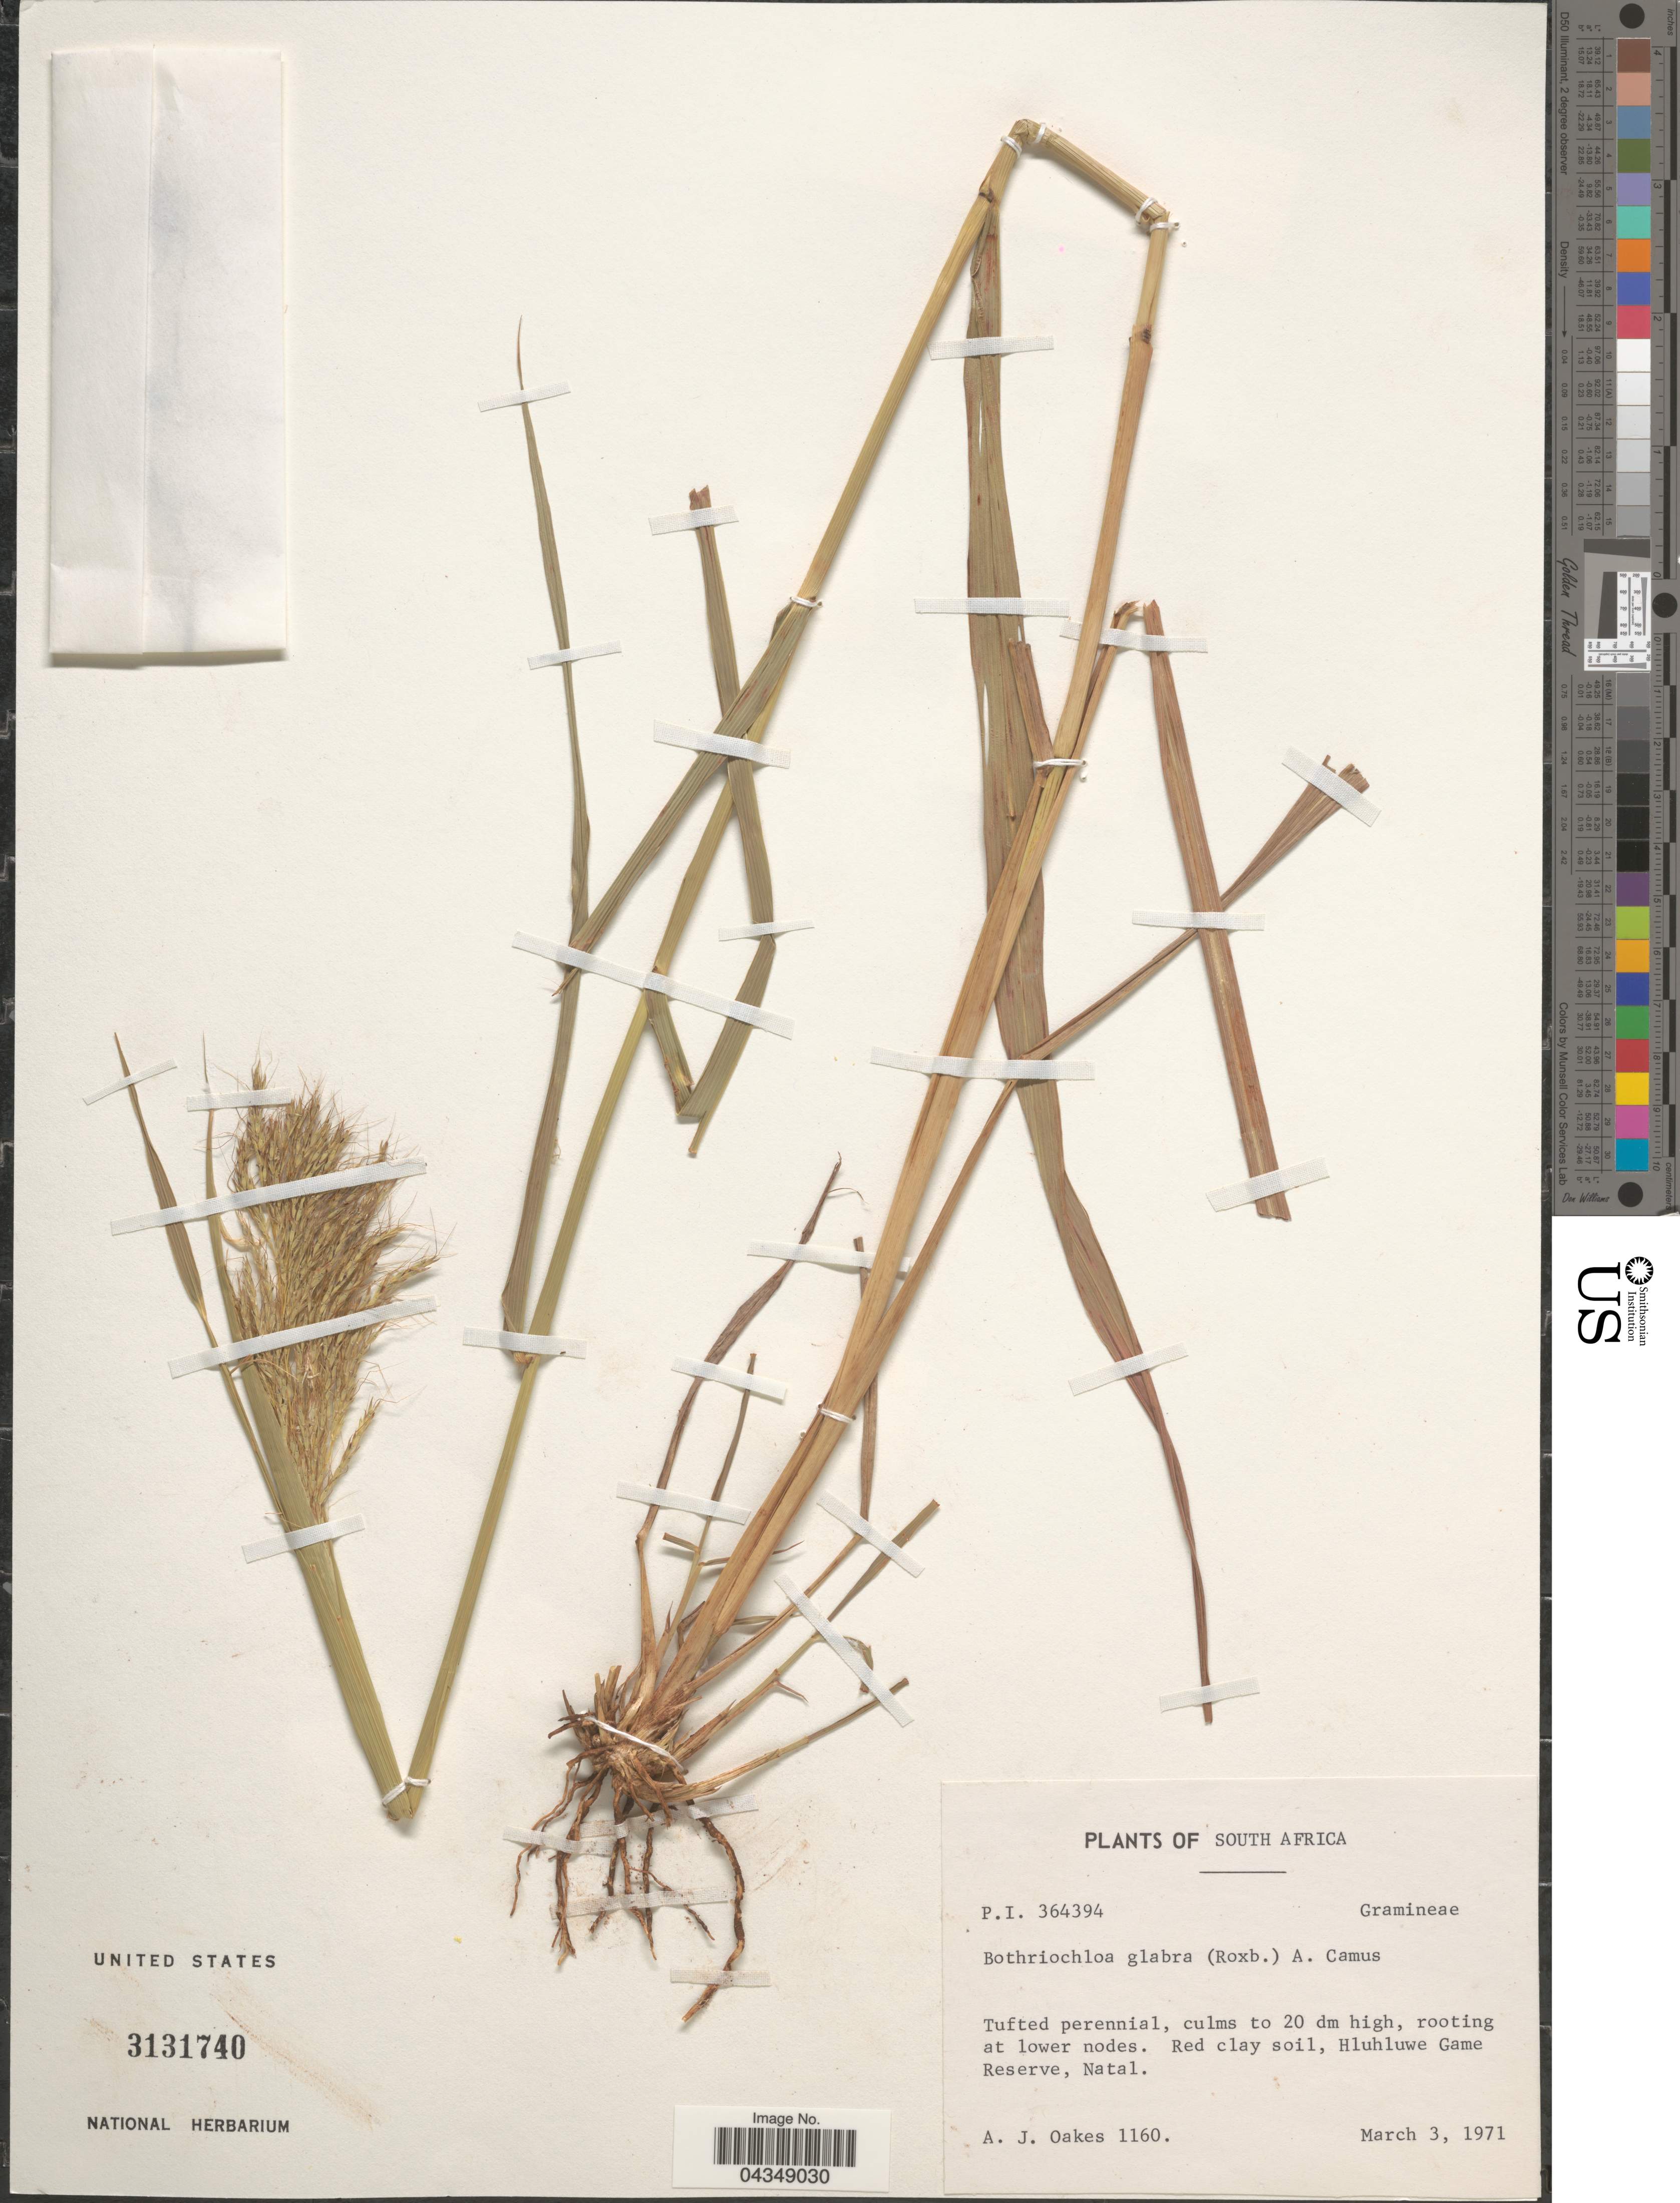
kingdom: Plantae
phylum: Tracheophyta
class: Liliopsida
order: Poales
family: Poaceae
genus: Bothriochloa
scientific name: Bothriochloa bladhii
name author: (Retz.) S.T. Blake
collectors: A. Oakes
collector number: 1160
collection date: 1971-03-03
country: South Africa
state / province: KwaZulu-Natal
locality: Hluhluwe Game Reserve, Natal.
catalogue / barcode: US 3131740